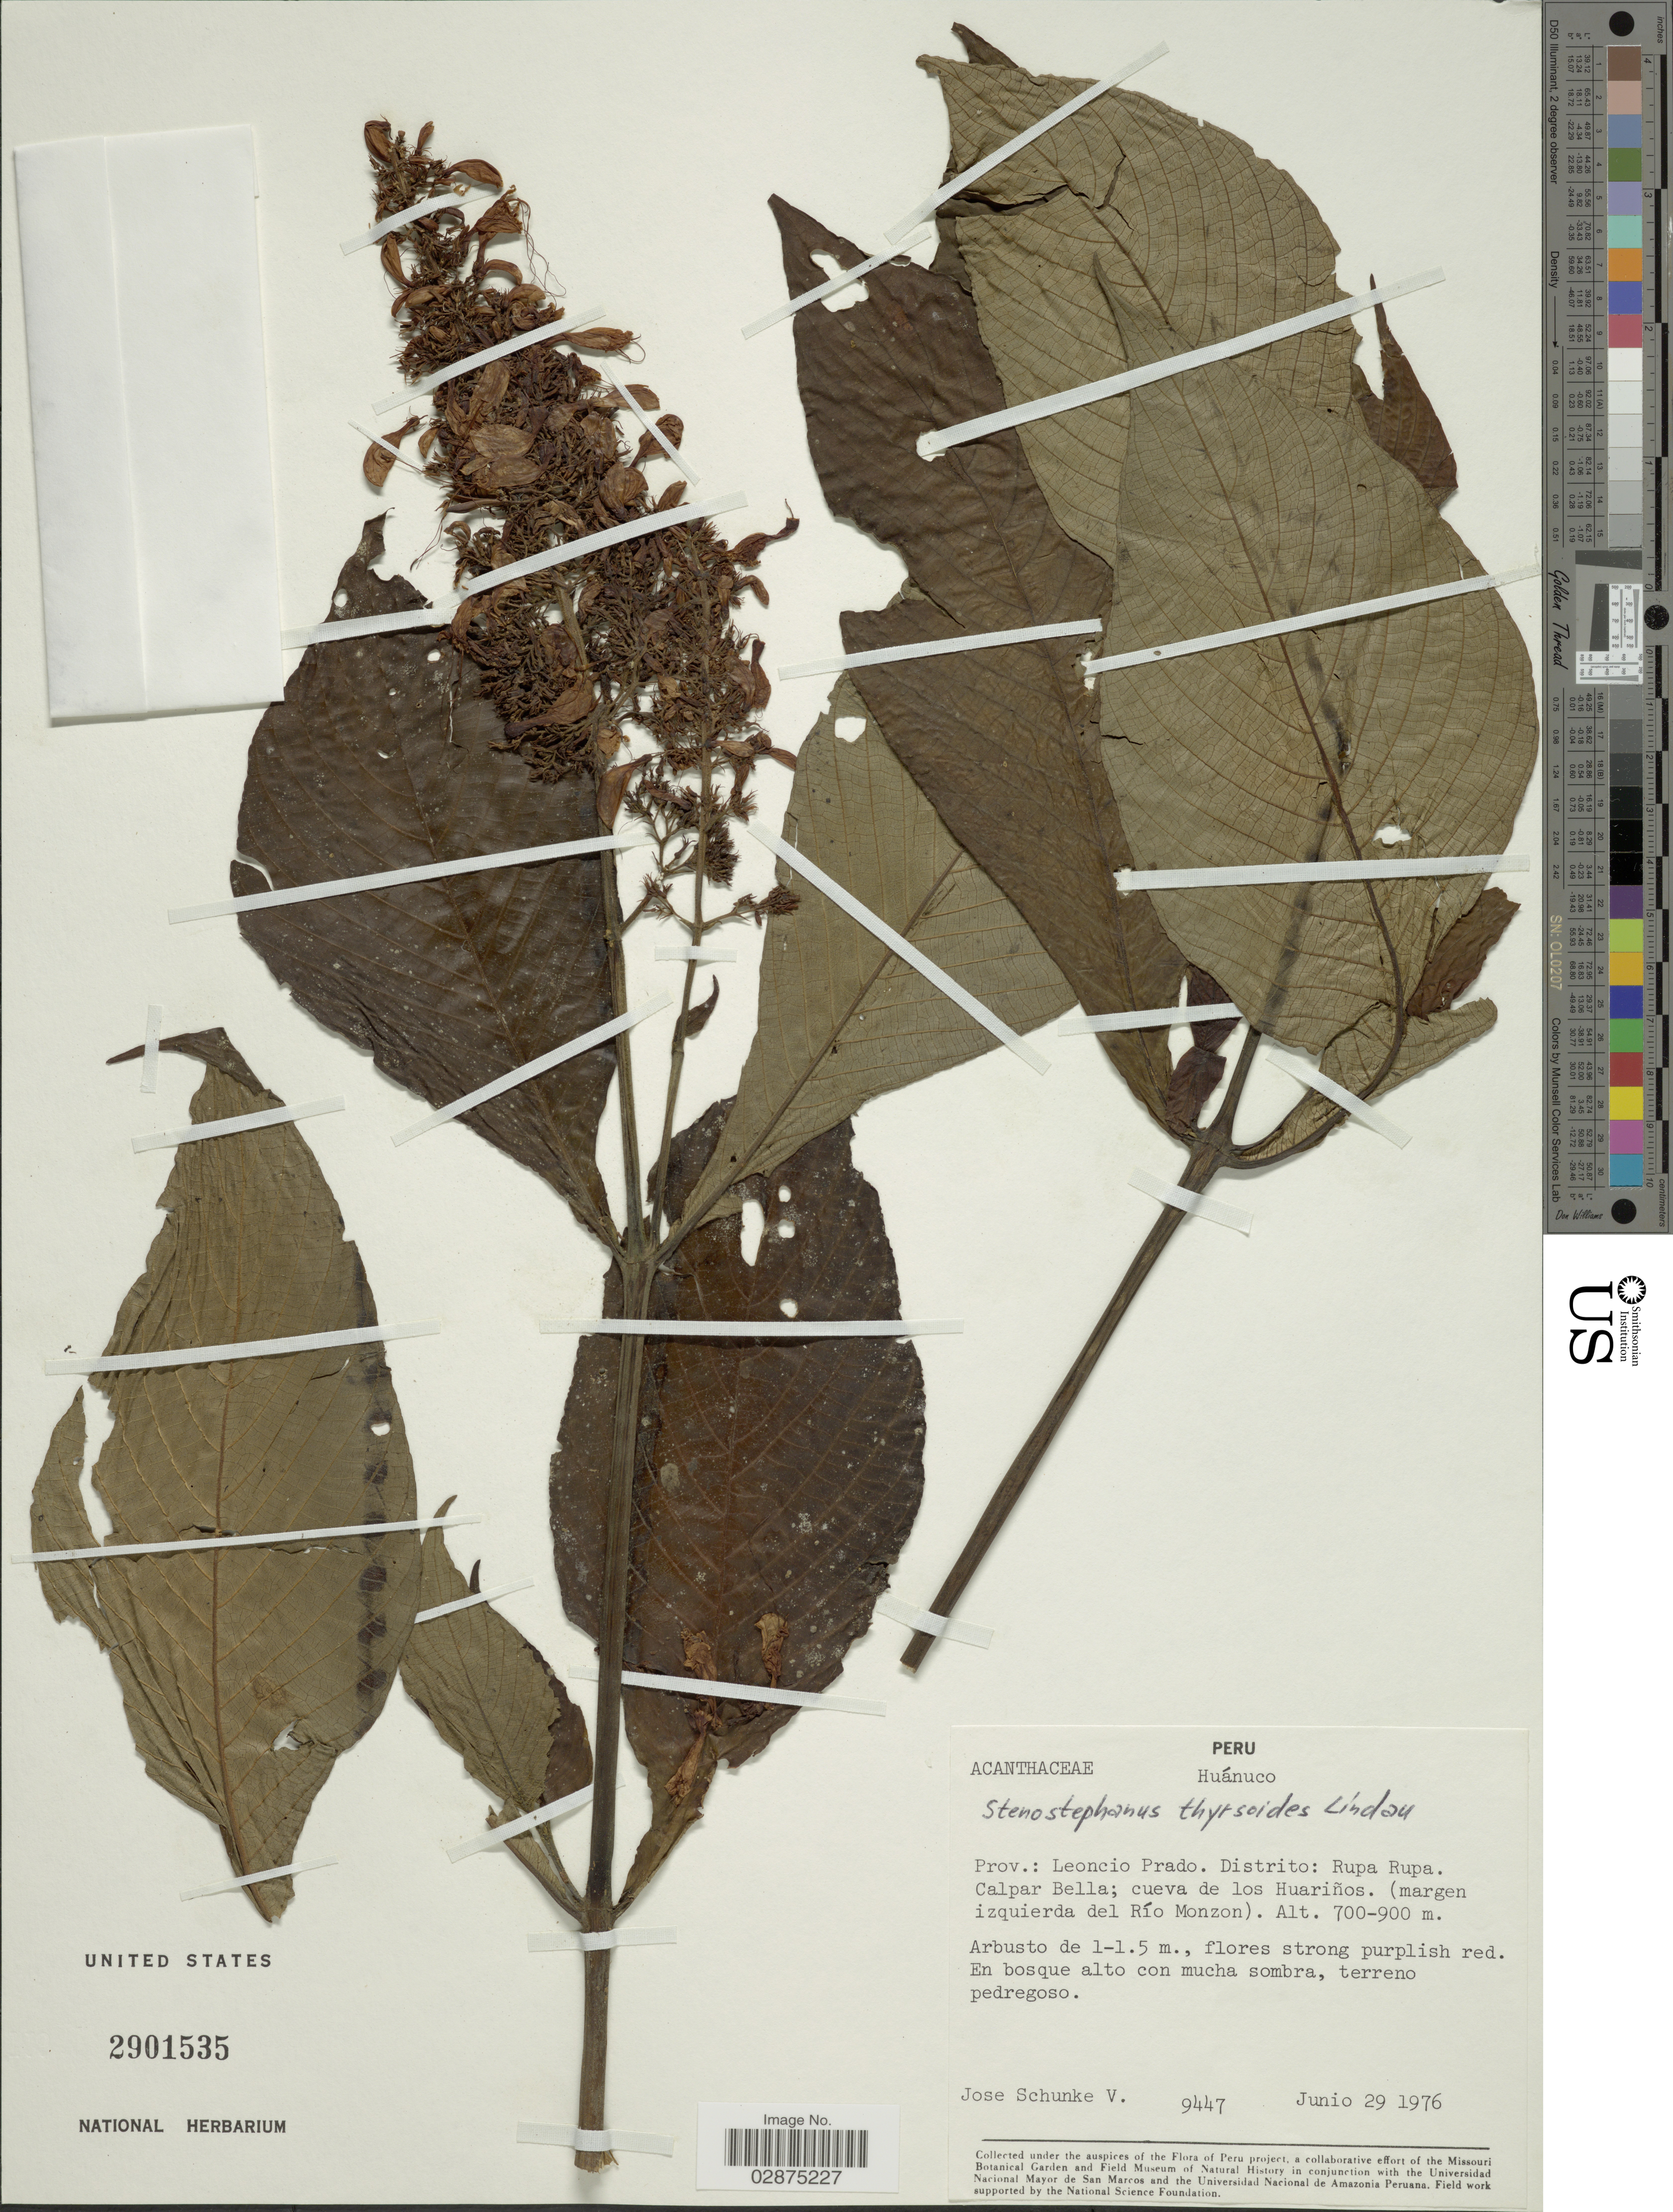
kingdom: Plantae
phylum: Tracheophyta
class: Magnoliopsida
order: Lamiales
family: Acanthaceae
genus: Stenostephanus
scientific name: Stenostephanus longistaminus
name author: (Ruiz & Pav.) V.M. Baum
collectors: J. Schunke Vigo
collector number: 9447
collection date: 1976-06-29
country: Peru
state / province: Huánuco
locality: Prov.: Leoncio Prado. Distrito: Rupa Rupa. Calpar Bella; cueva de los Huariños. (margen izquierda del Río Monzon).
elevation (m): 700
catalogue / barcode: US 2901535